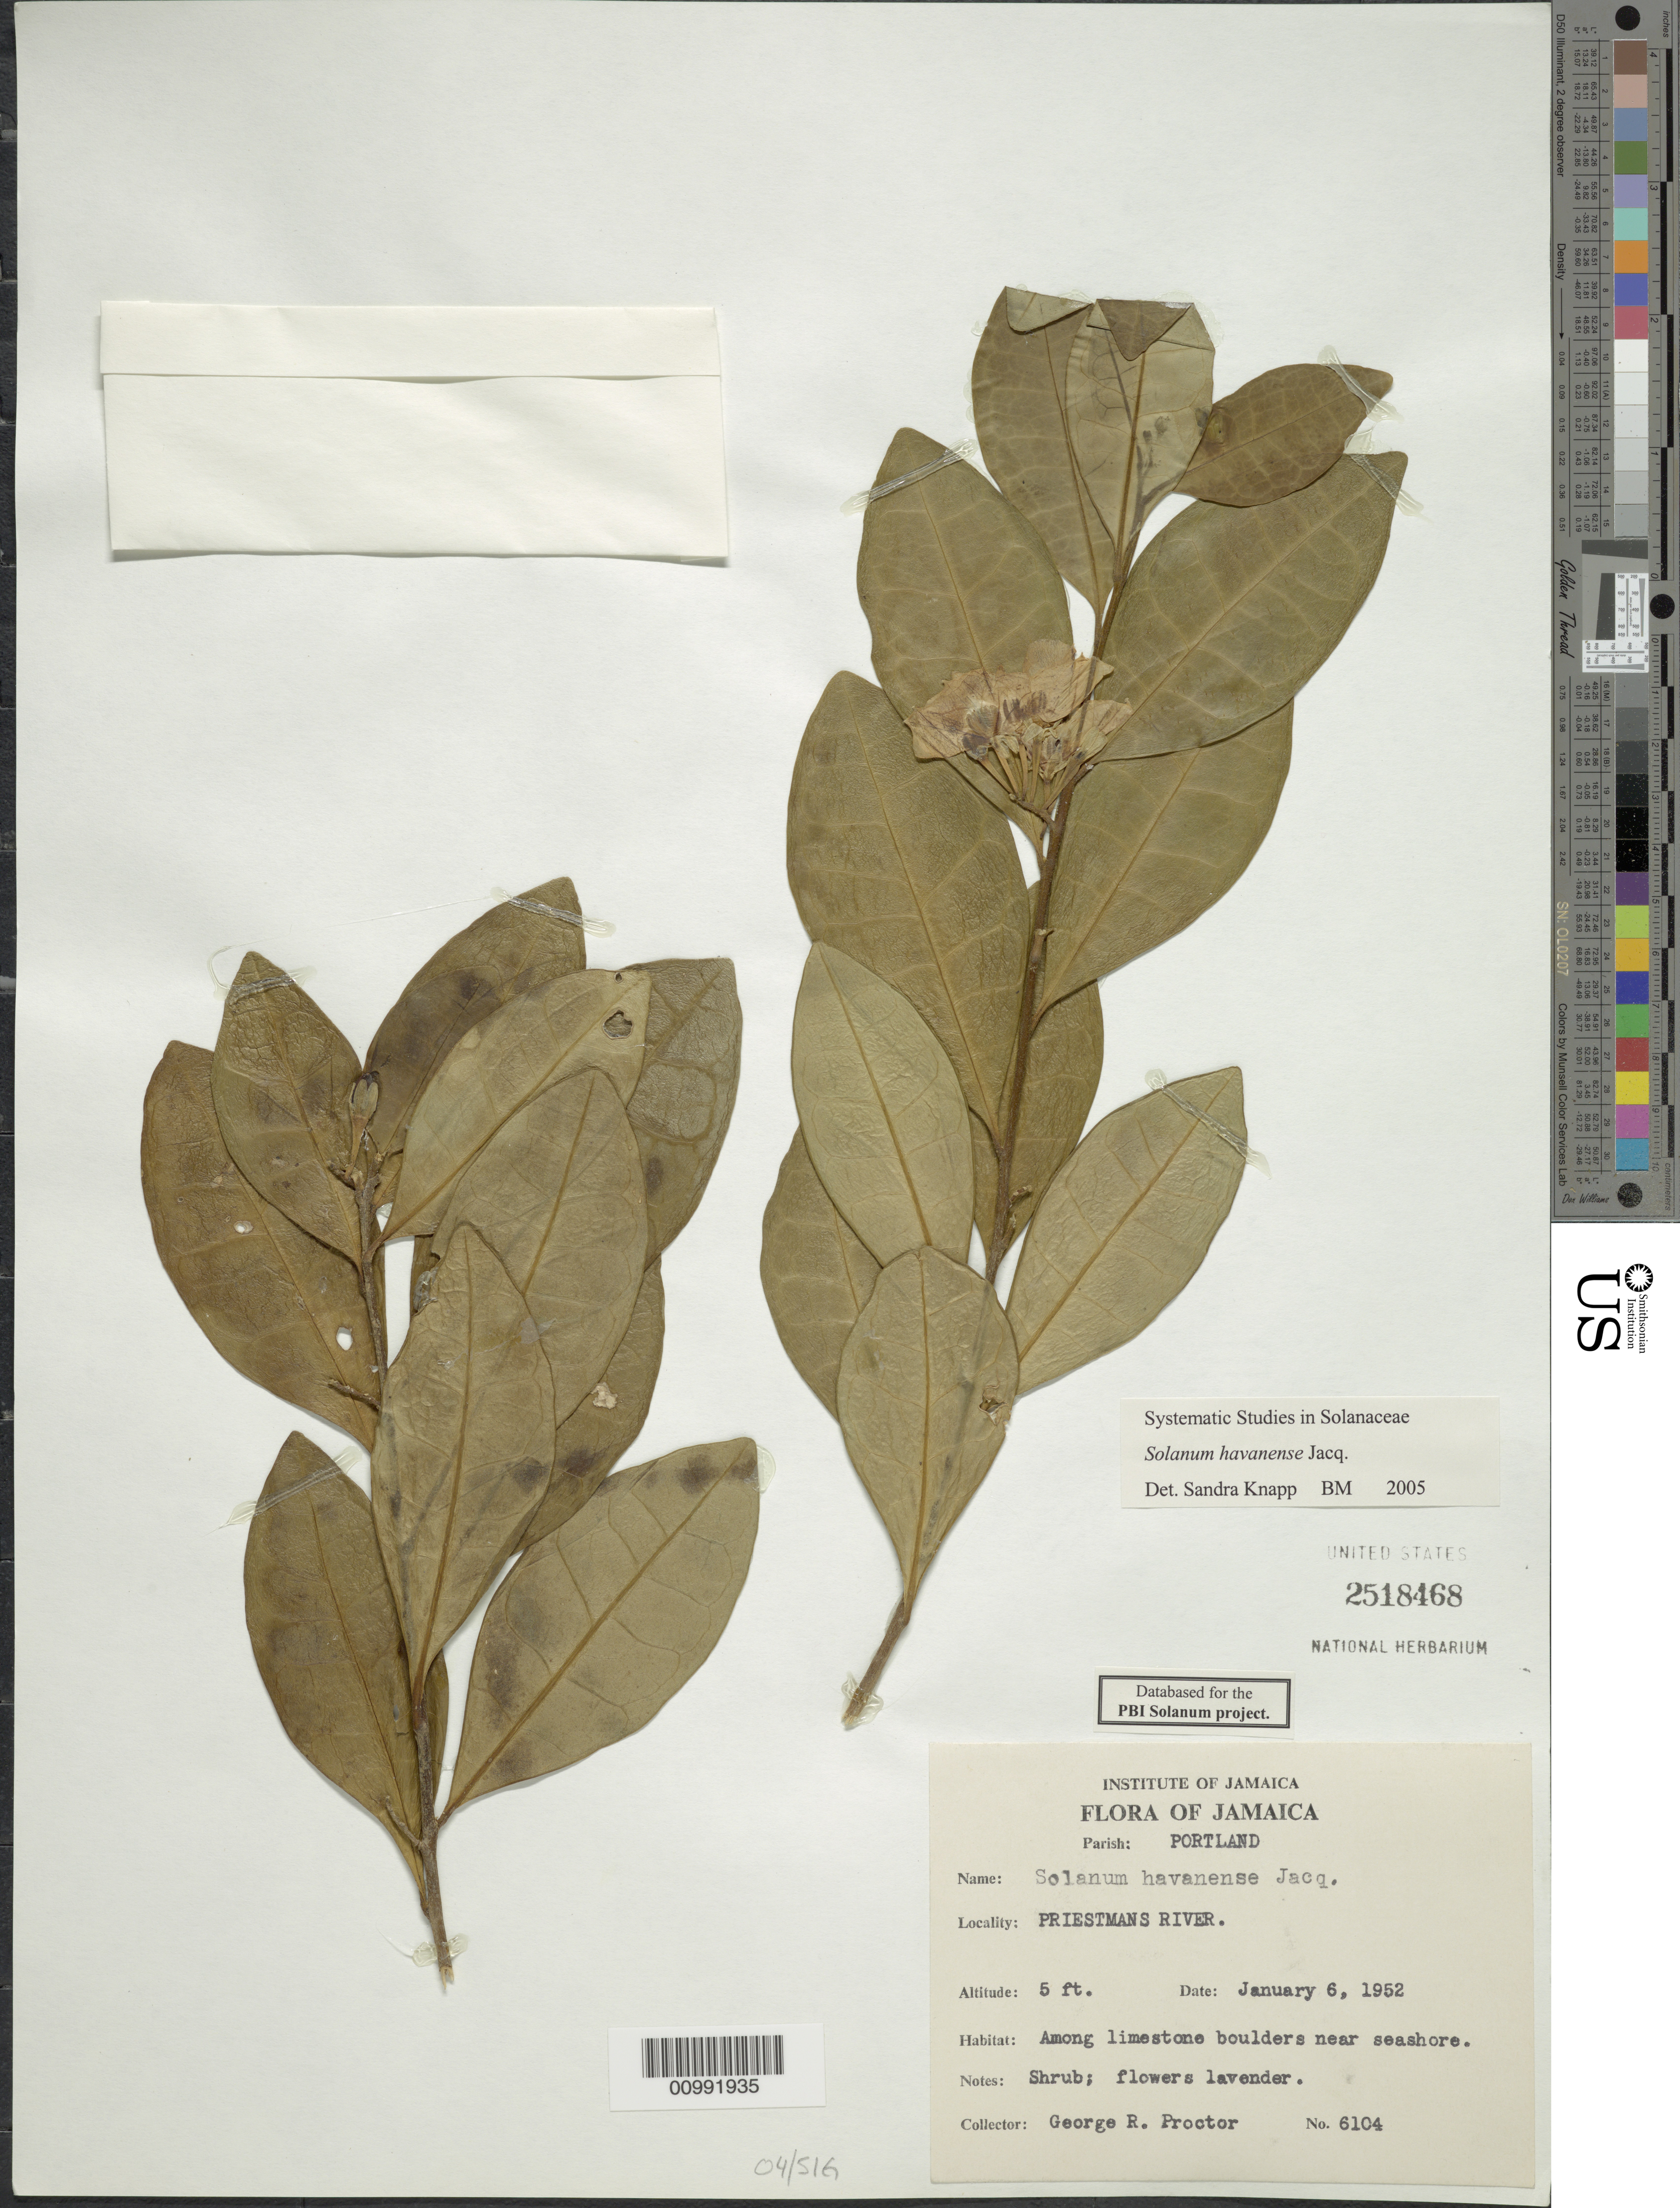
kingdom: Plantae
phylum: Tracheophyta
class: Magnoliopsida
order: Solanales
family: Solanaceae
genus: Solanum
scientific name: Solanum havanense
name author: Jacq.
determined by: Knapp, S. D.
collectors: G. R. Proctor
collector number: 6104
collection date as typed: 6 Jan 1952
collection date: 1952-01-06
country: Jamaica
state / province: Portland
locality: Priestman's River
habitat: among limestone boulders near seashore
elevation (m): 1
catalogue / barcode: US 2518468